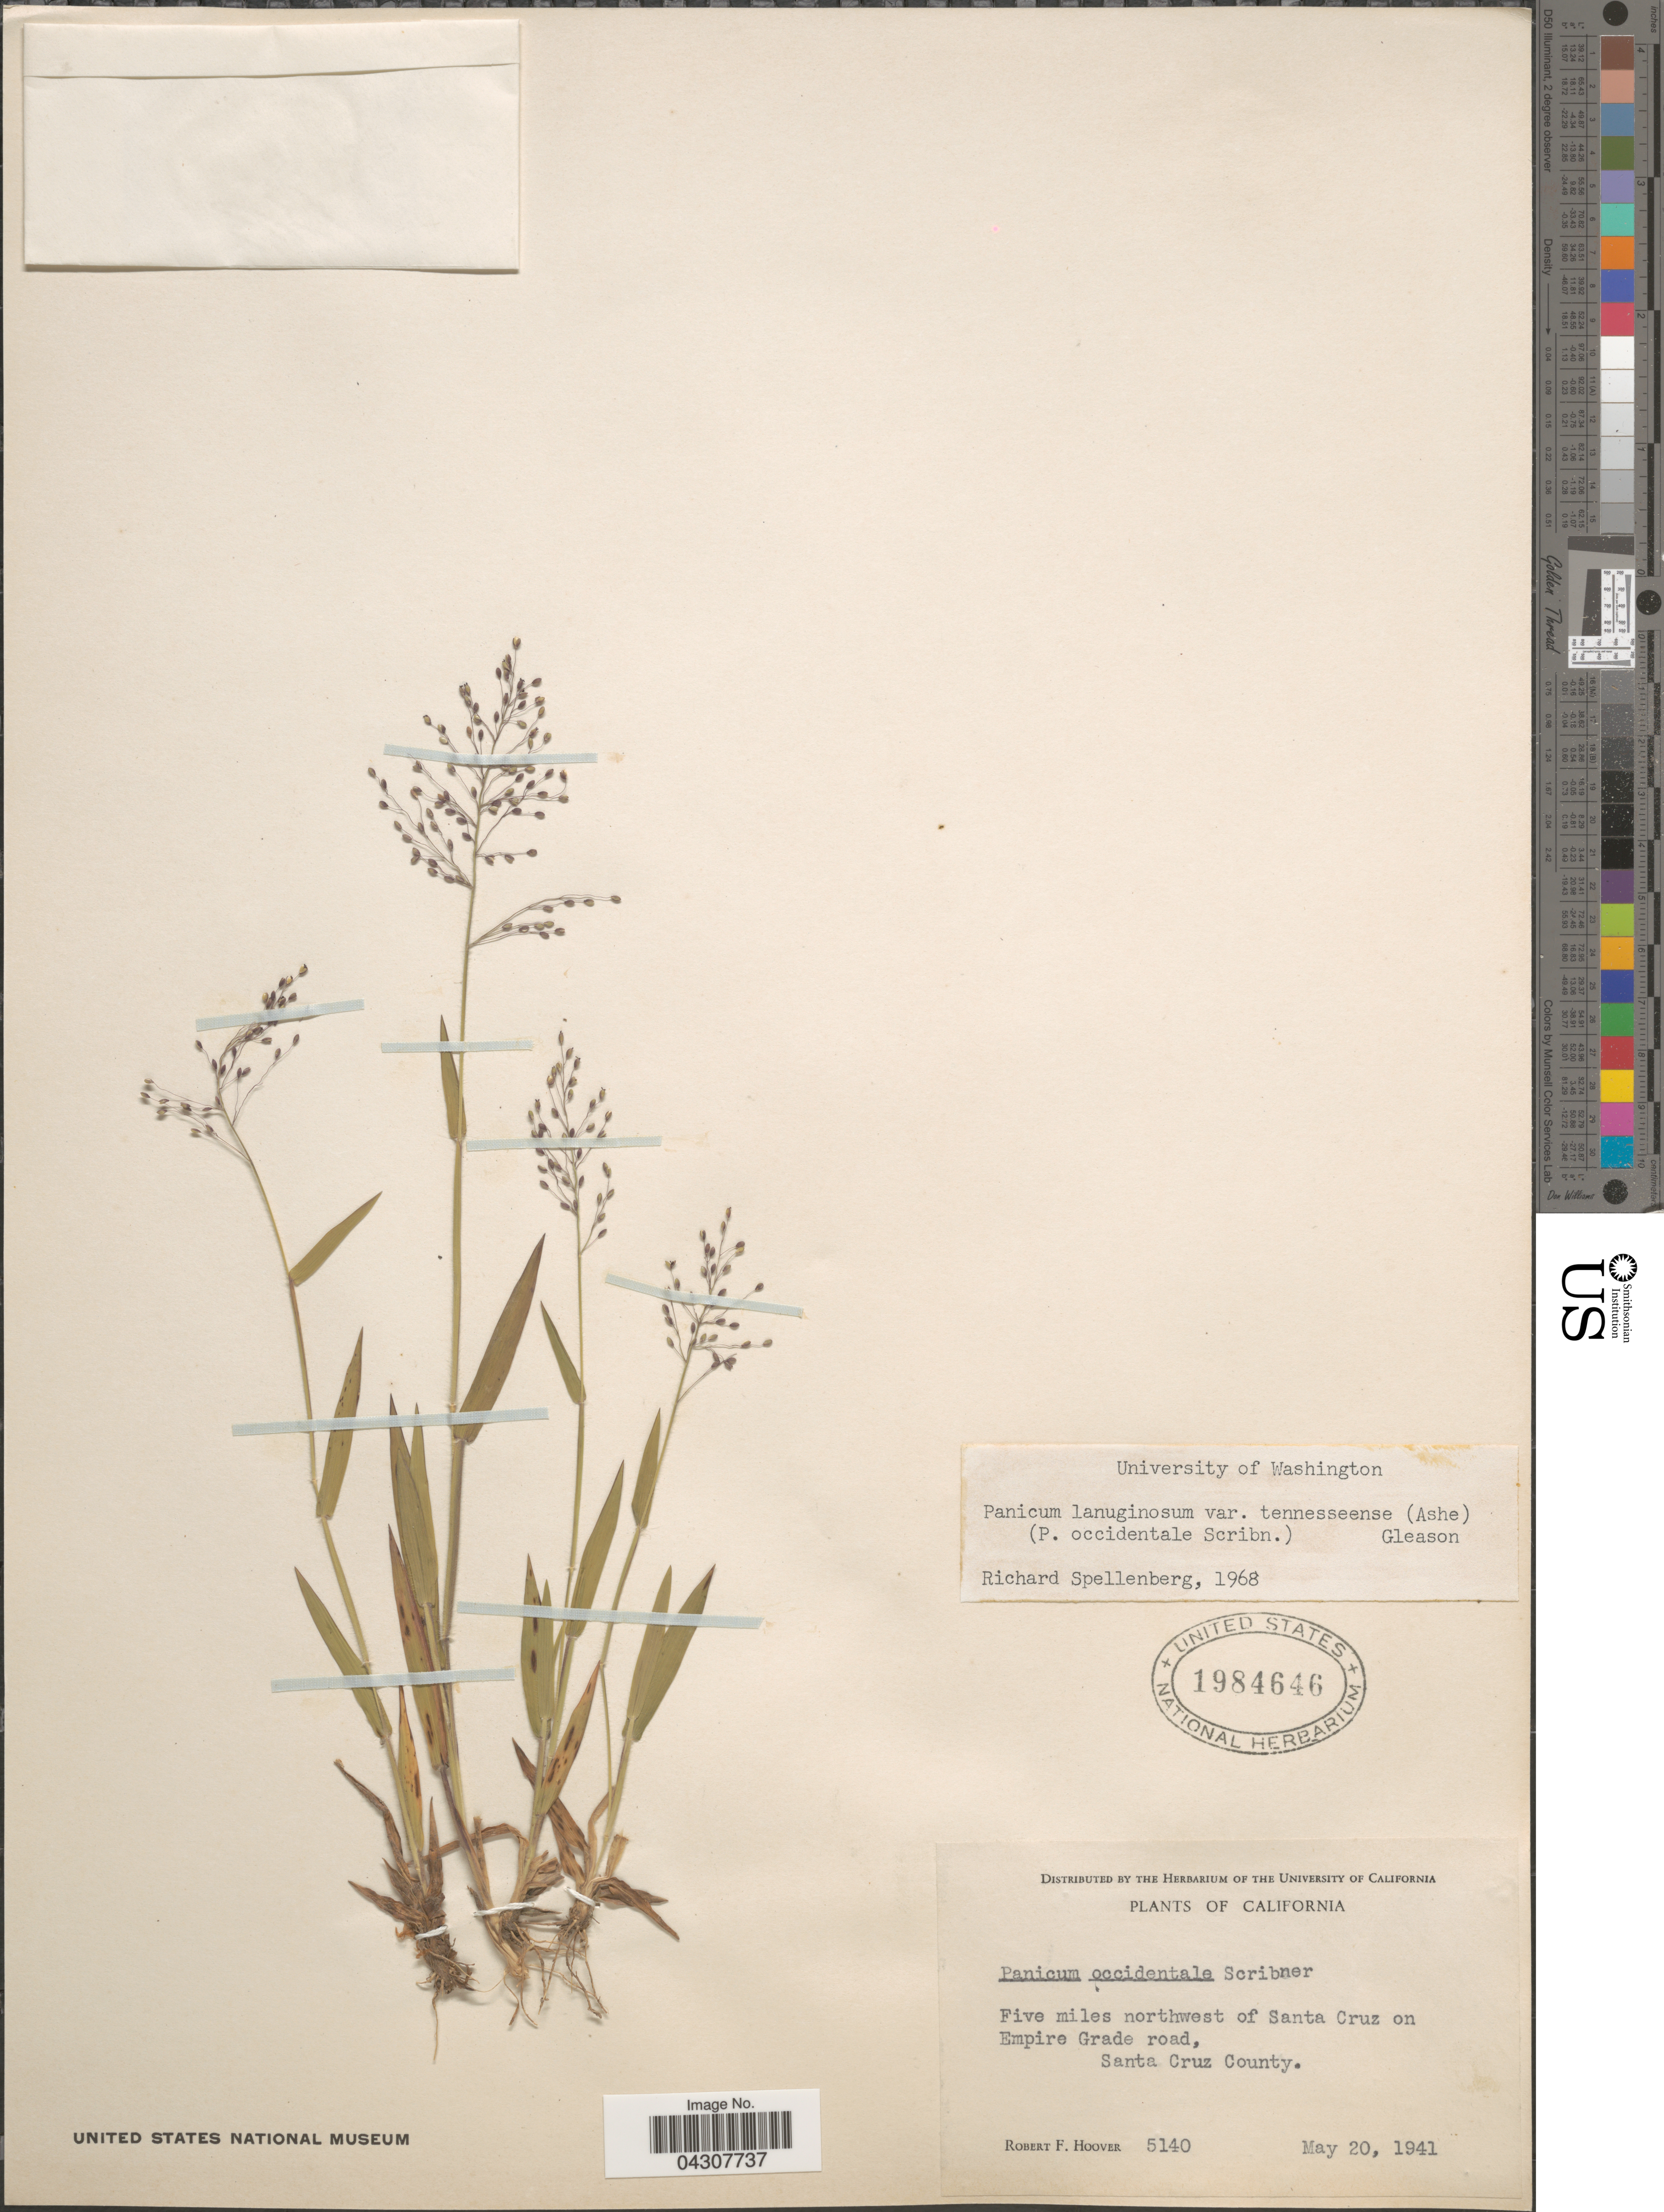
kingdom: Plantae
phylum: Tracheophyta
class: Liliopsida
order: Poales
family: Poaceae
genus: Dichanthelium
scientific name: Dichanthelium acuminatum var. acuminatum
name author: (Sw.) Gould & C.A. Clark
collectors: R. F. Hoover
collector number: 5140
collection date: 1941-05-20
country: United States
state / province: California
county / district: Santa Cruz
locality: Five miles northwest of Santa Cruz on Empire Grade road, Santa Cruz County.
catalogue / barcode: US 1984646